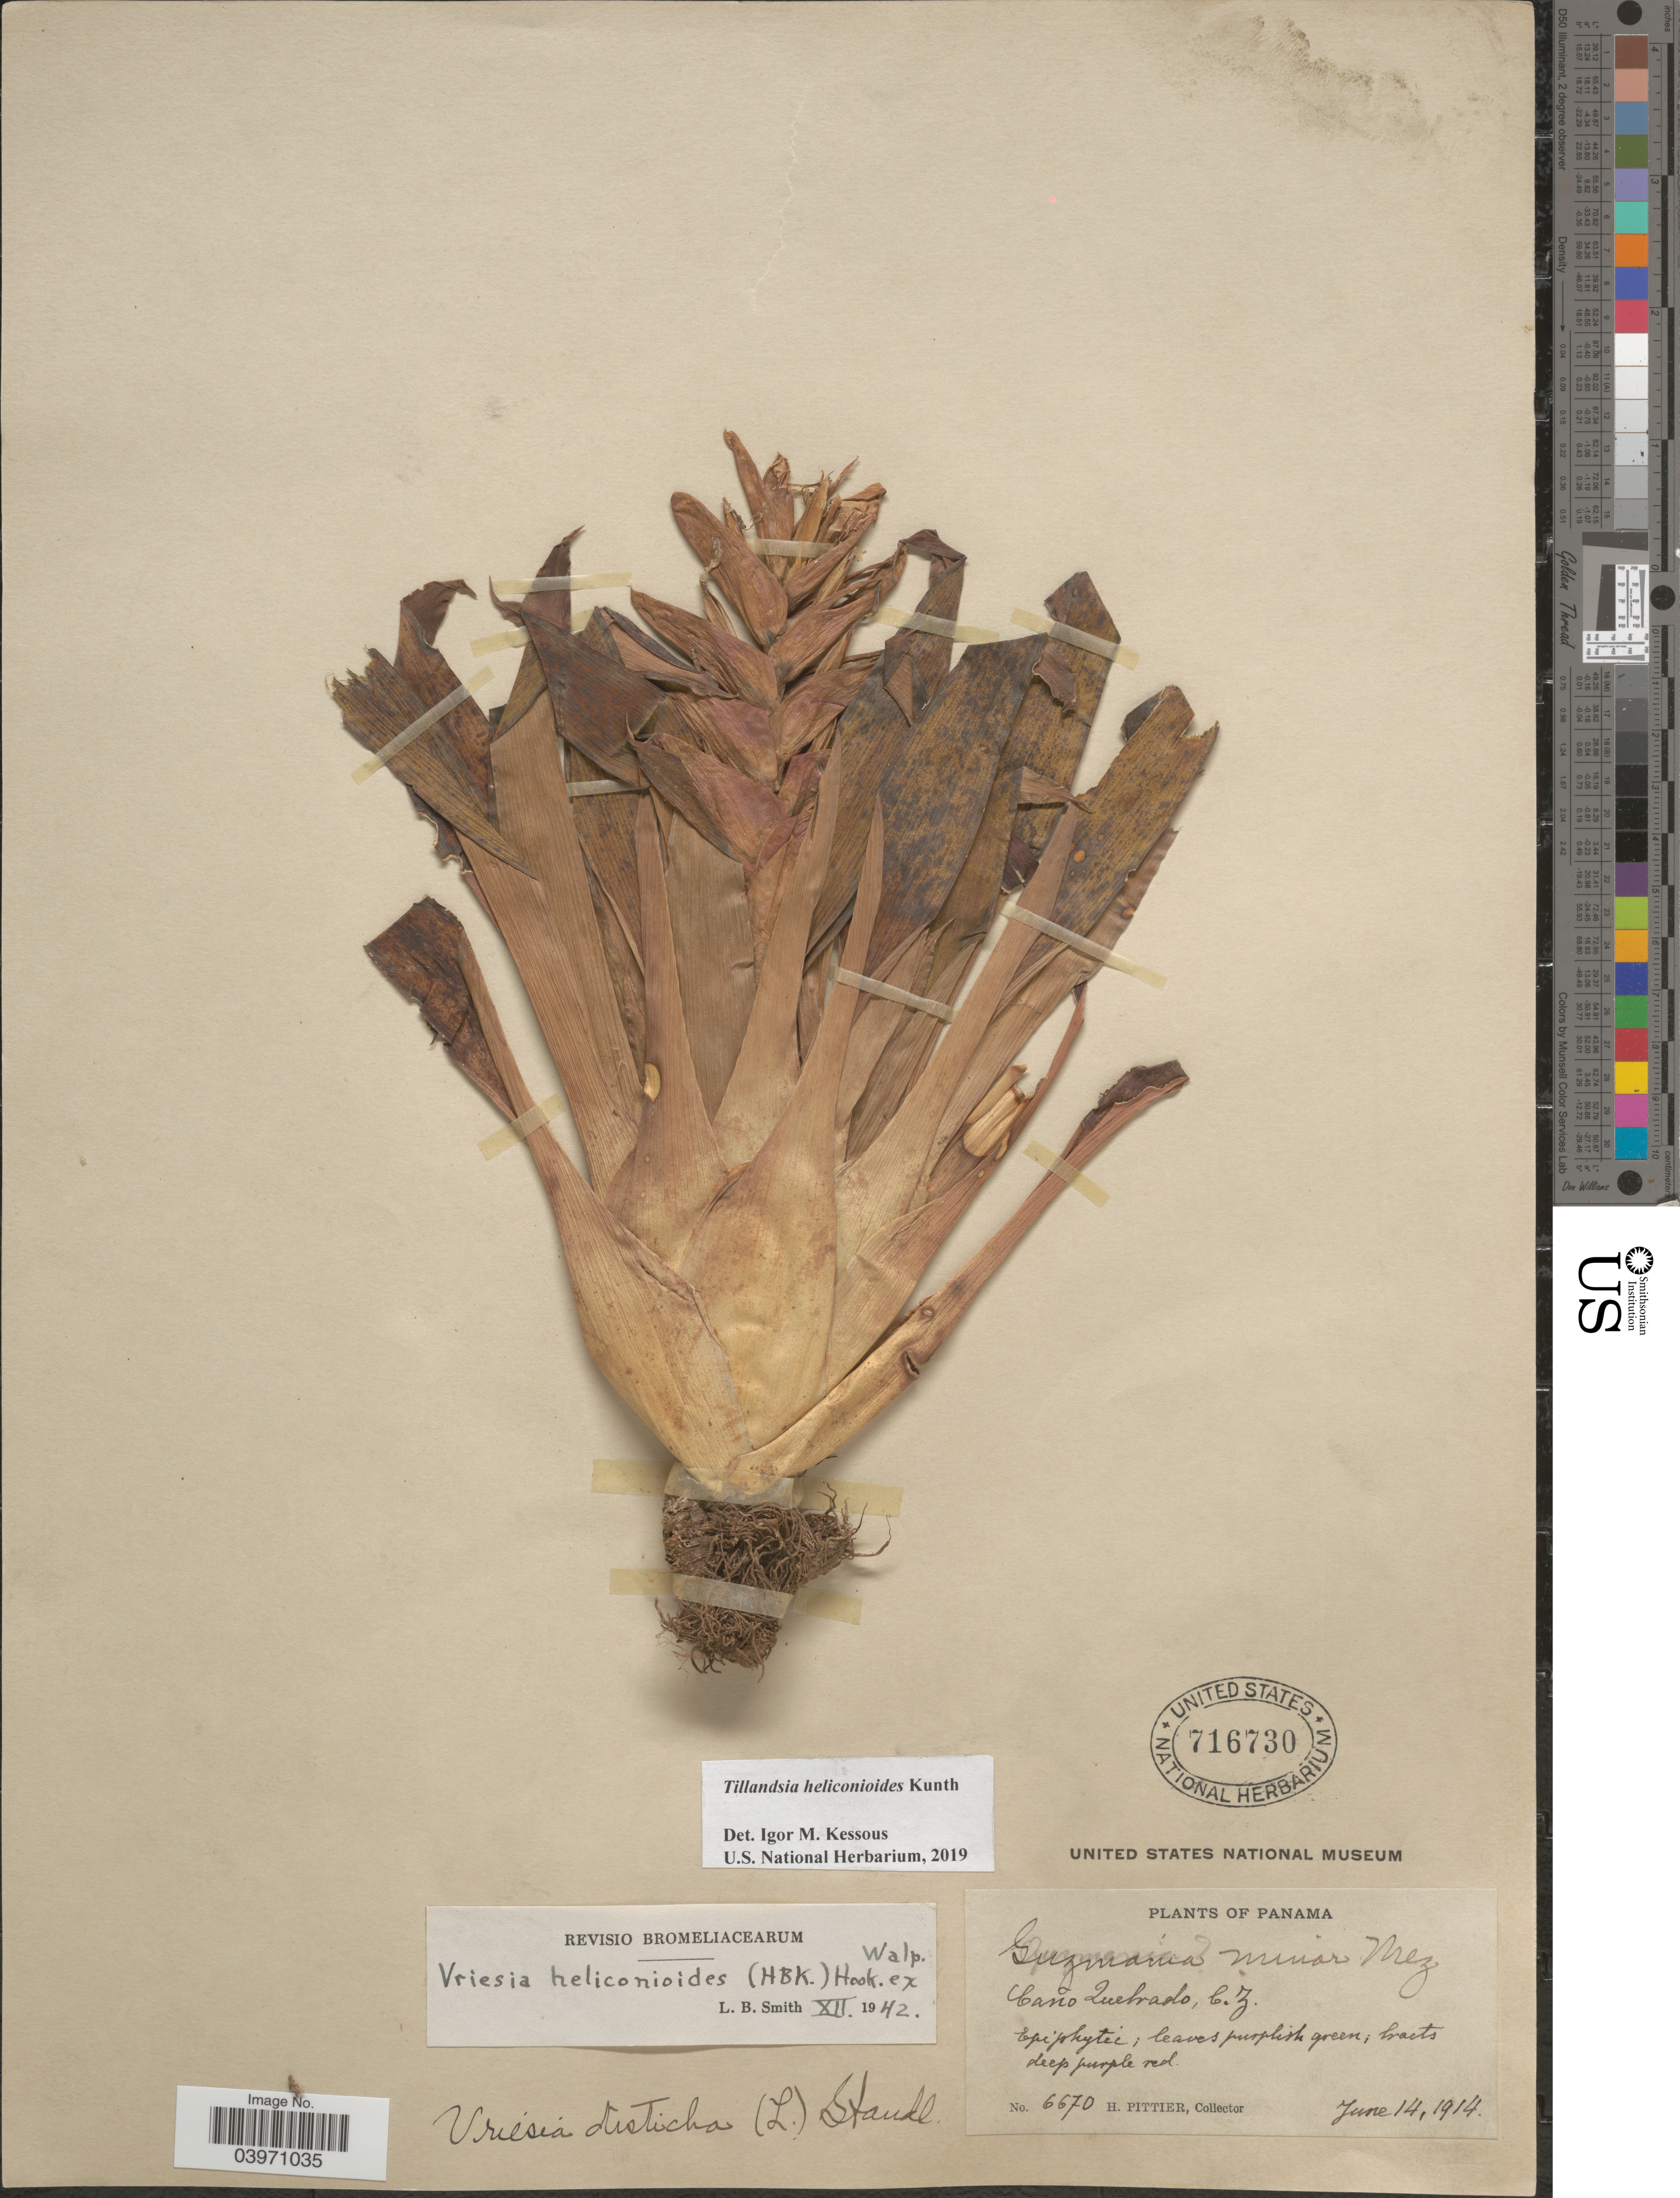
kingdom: Plantae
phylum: Tracheophyta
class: Liliopsida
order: Poales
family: Bromeliaceae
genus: Tillandsia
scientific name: Tillandsia heliconioides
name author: Kunth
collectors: H. F. Pittier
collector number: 6670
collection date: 1914-06-14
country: Panama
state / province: Colón / Panamá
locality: Caño Quebrado, C. Z.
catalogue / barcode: US 716730